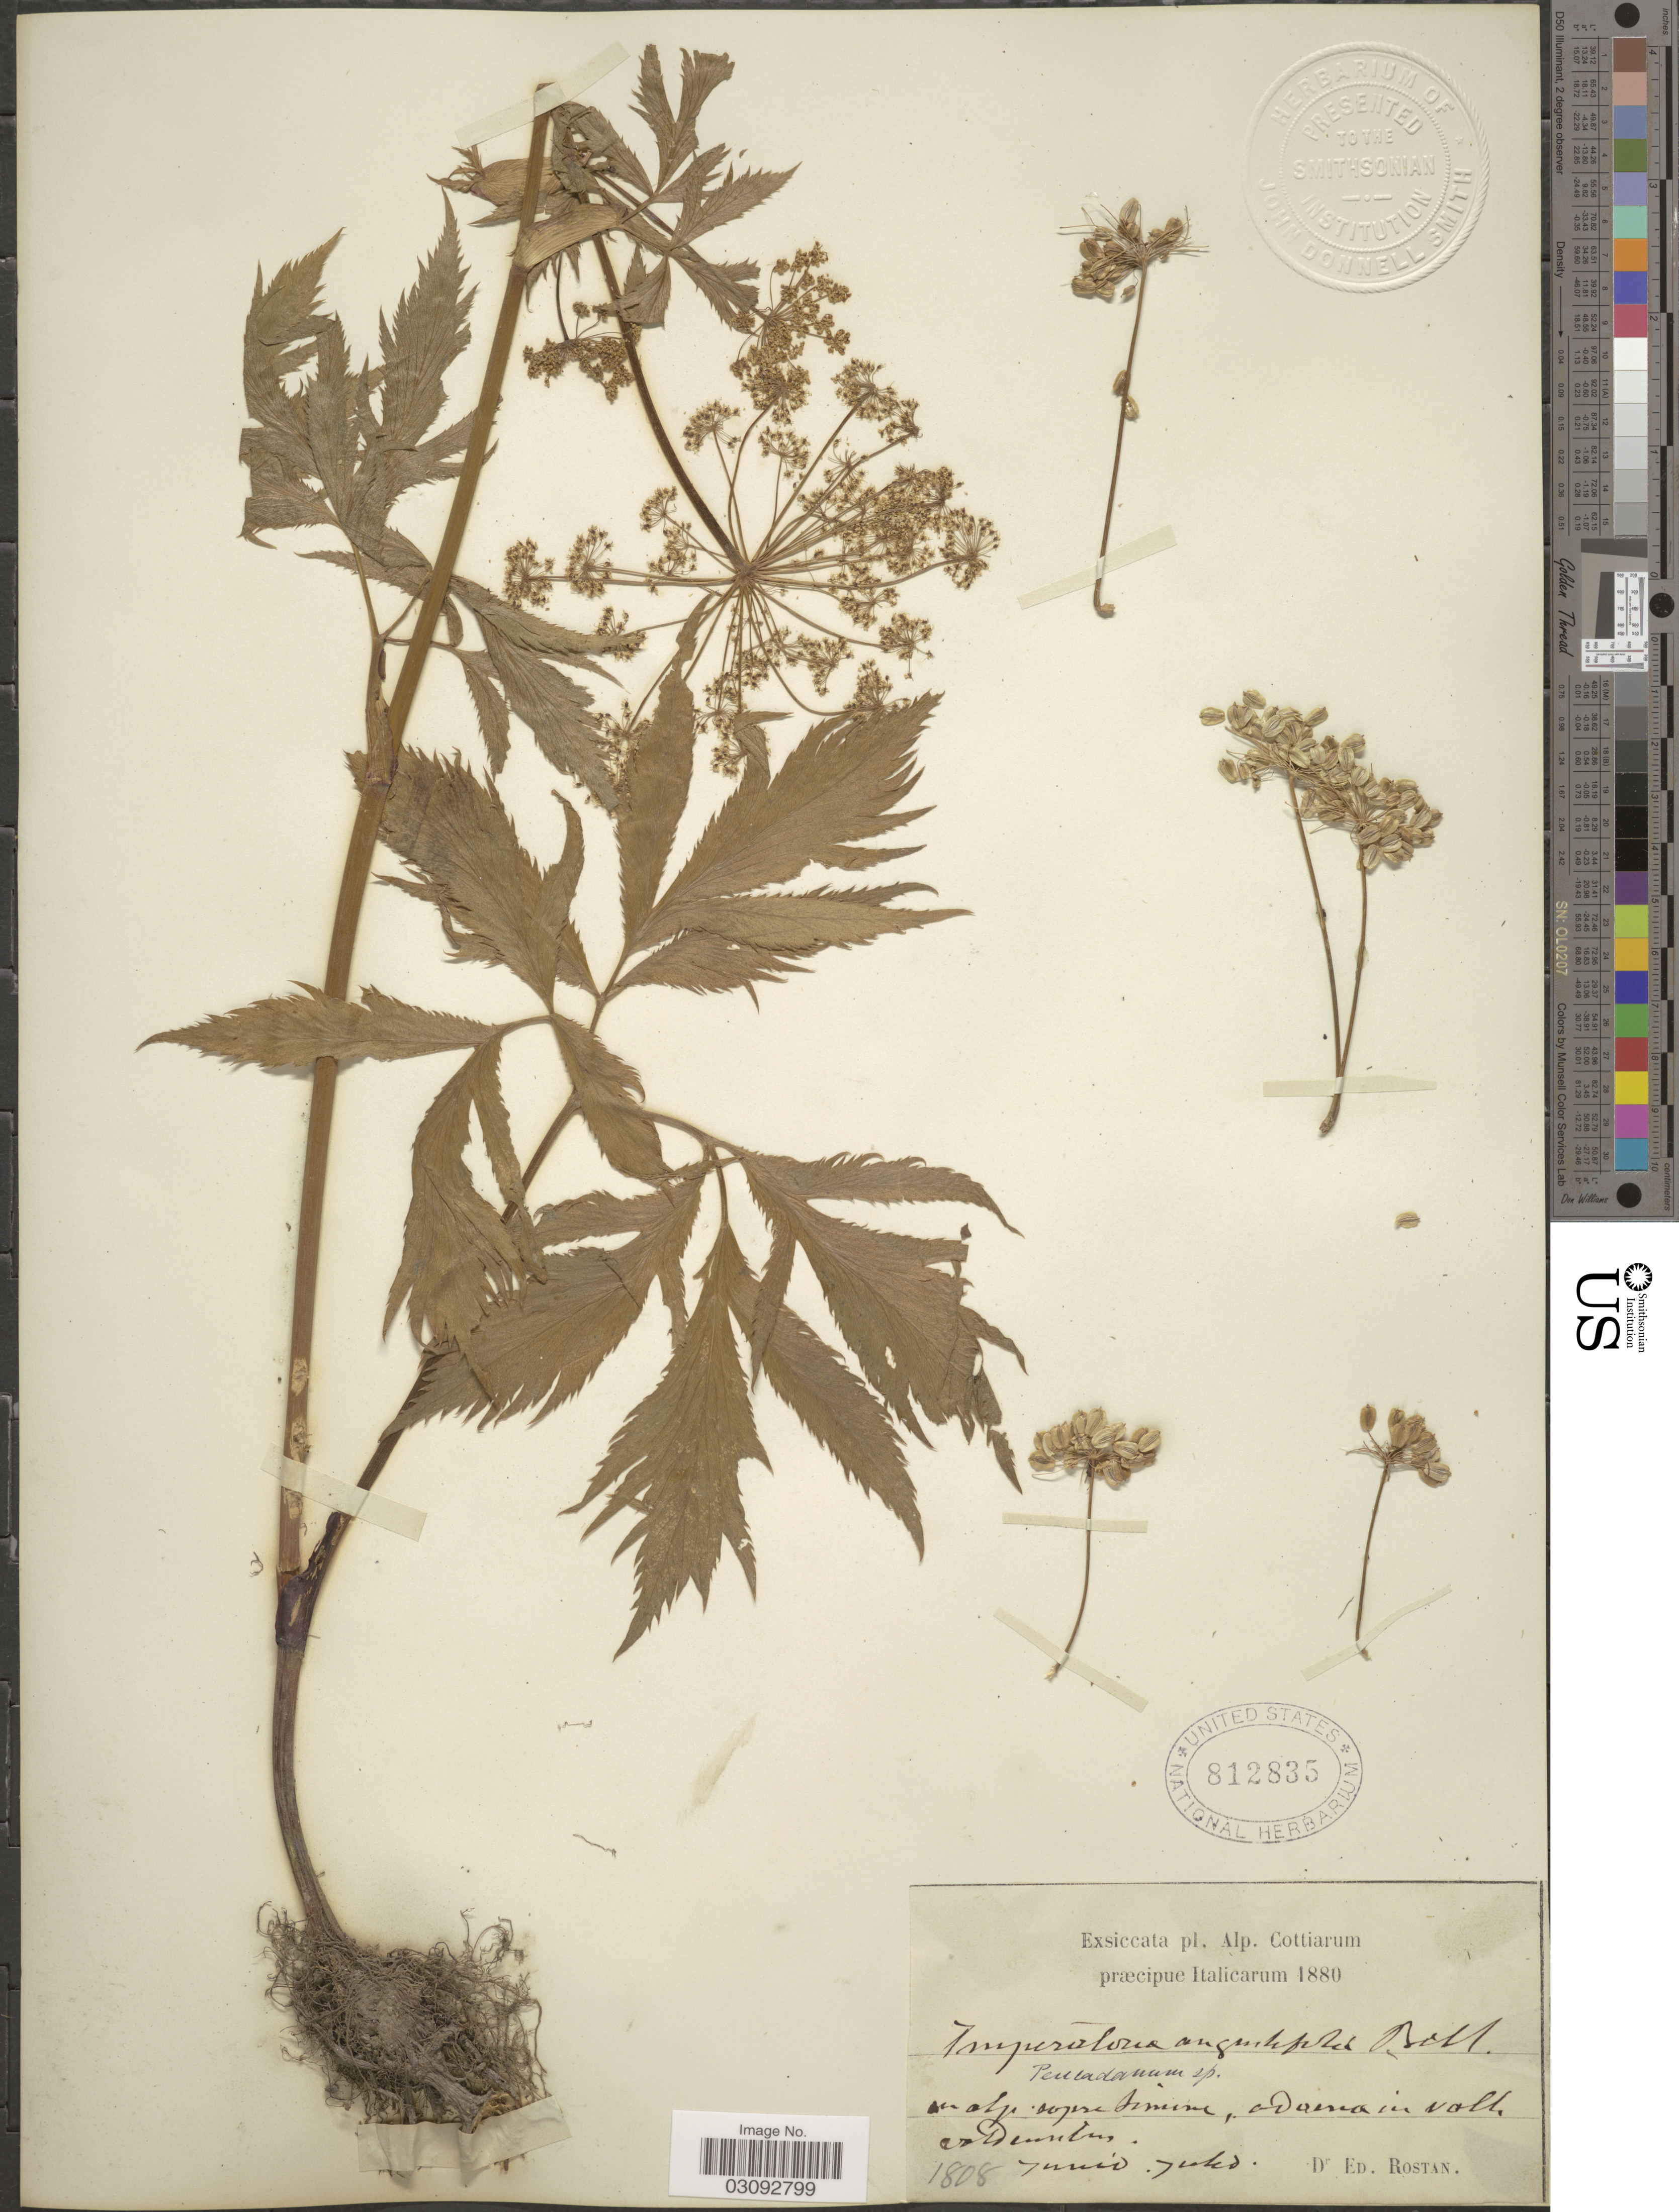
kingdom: Plantae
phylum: Tracheophyta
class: Magnoliopsida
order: Apiales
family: Apiaceae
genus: Peucedanum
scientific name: Peucedanum angustifolium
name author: Rchb. f.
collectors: E. Rostan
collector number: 1808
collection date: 1880-06/1880-07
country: Italy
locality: Alp. Cottiarum præcipue Italicarum. In alp. sopere[interpreted] Simune[interpreted], adaena[interpreted] in volk[interpreted] [illegible text]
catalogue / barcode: US 812835